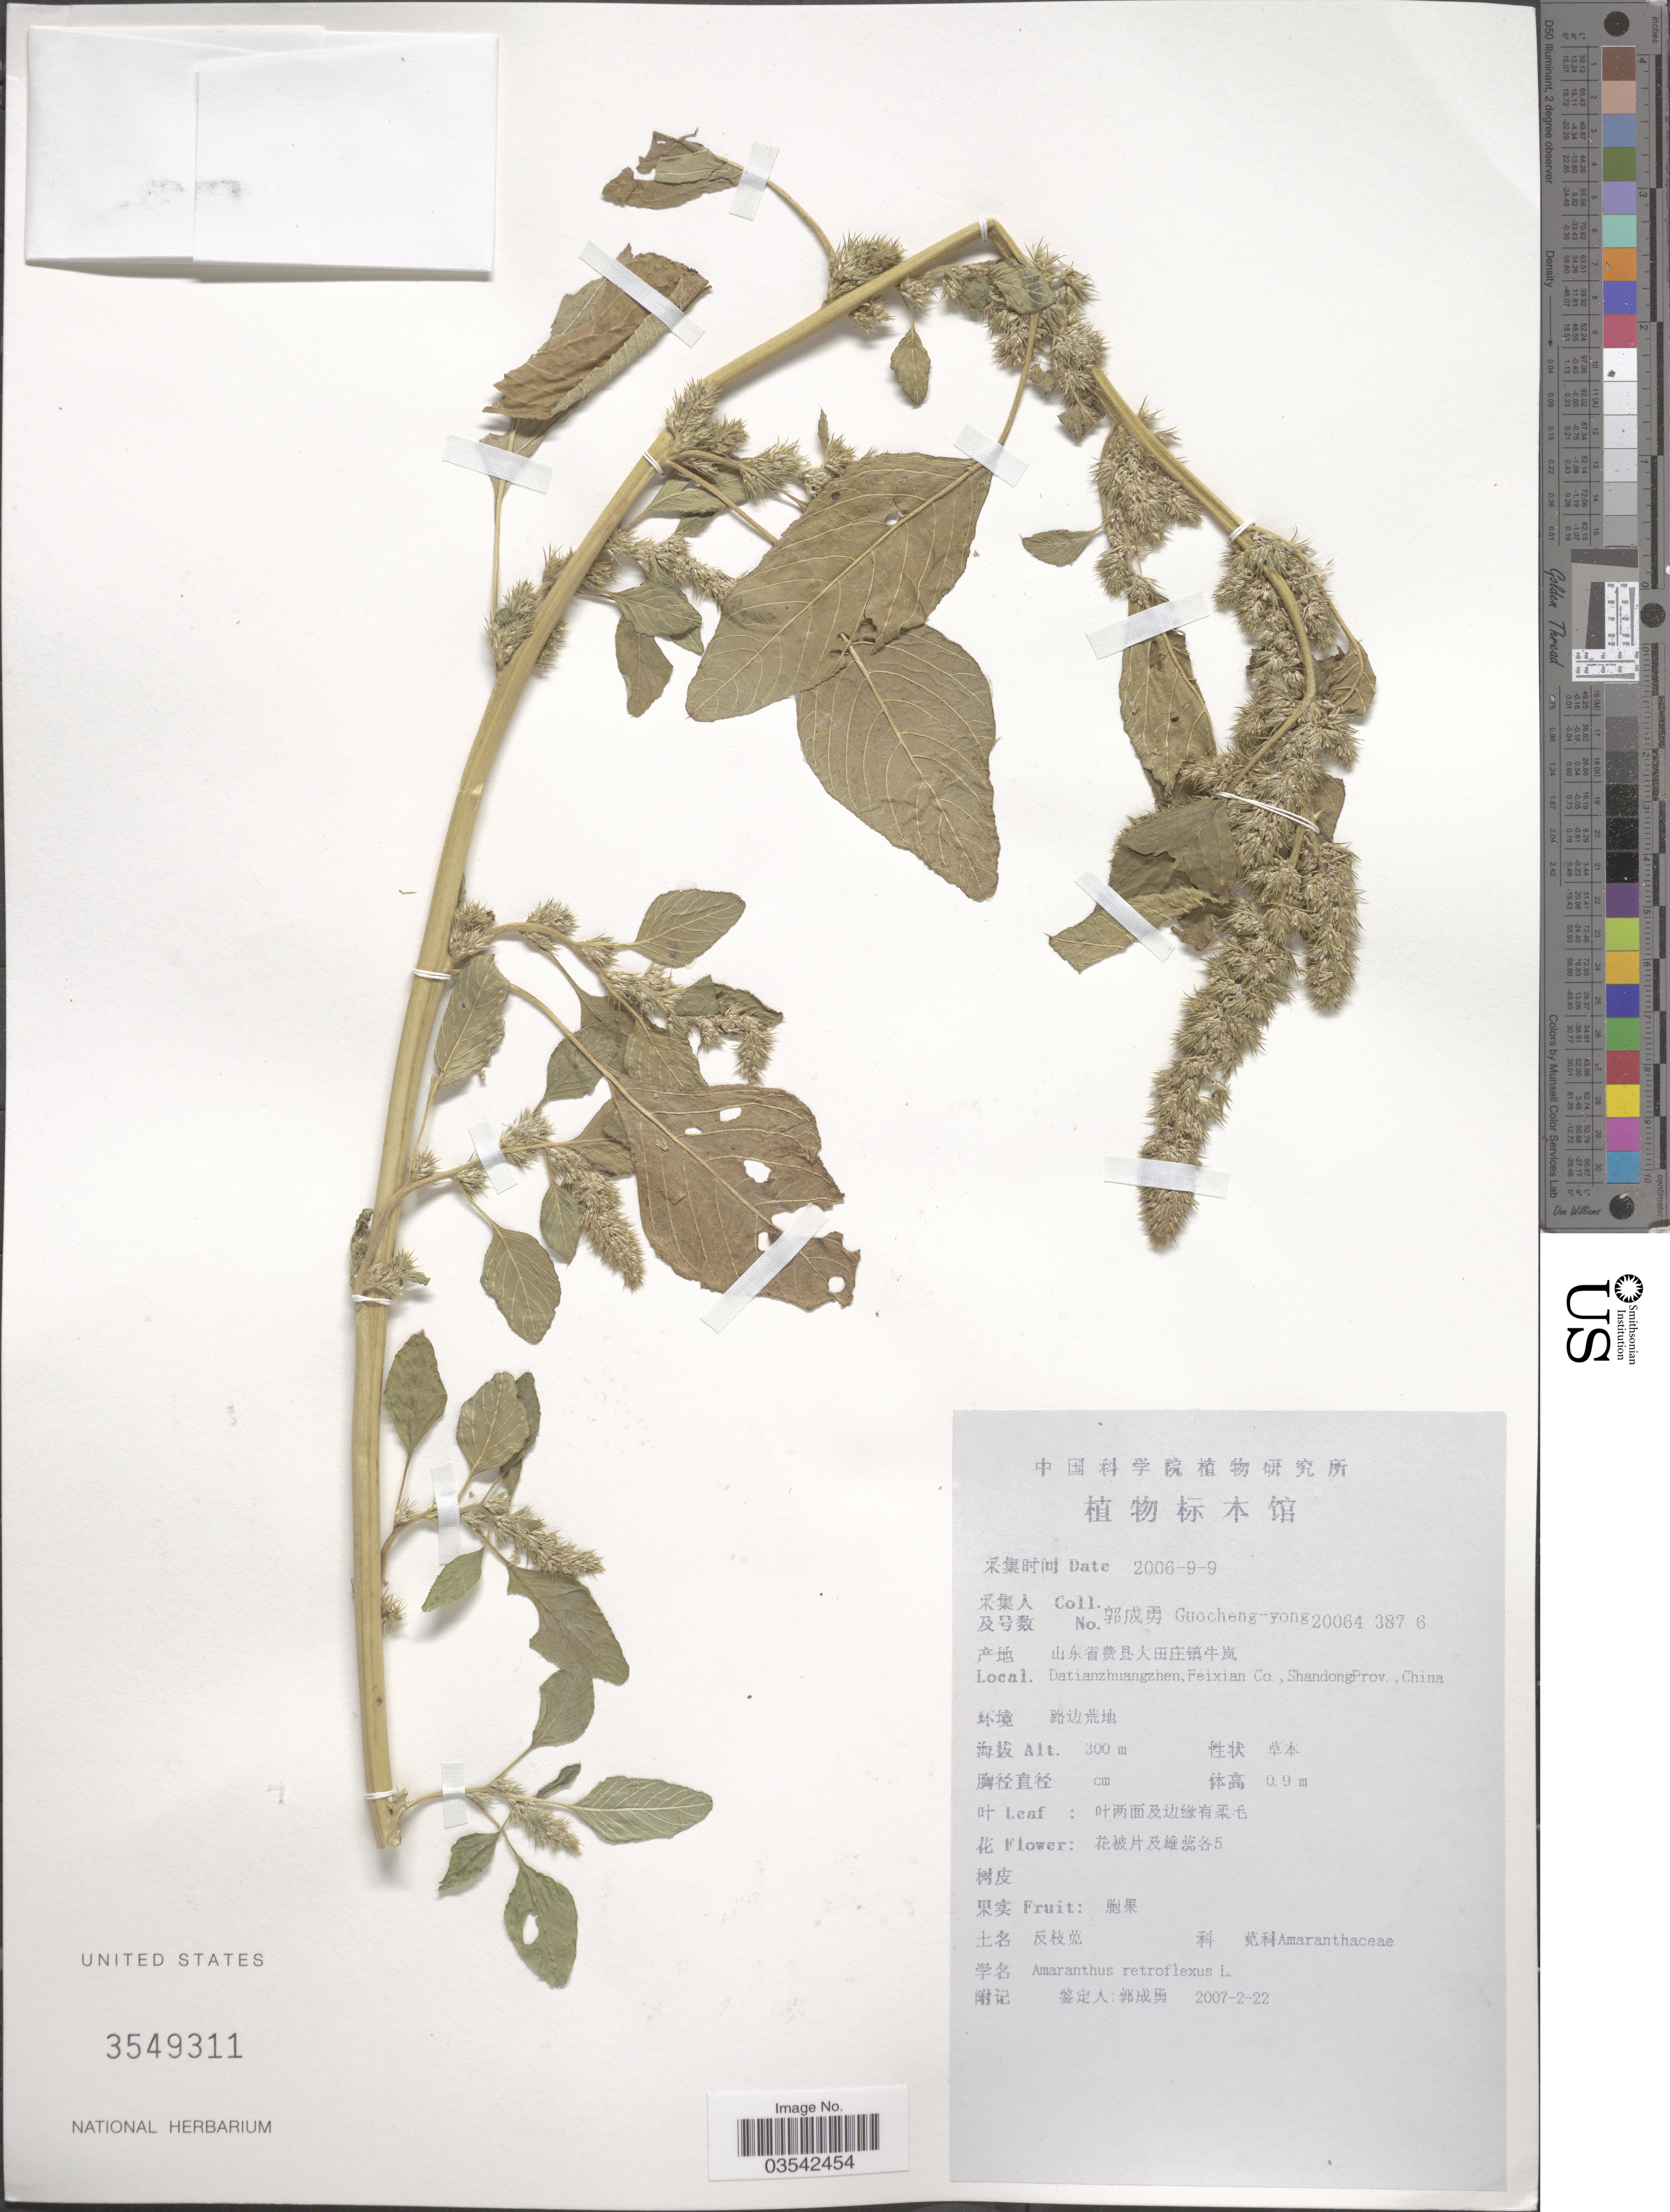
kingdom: Plantae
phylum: Tracheophyta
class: Magnoliopsida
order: Caryophyllales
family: Amaranthaceae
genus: Amaranthus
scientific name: Amaranthus retroflexus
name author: L.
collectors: Guo cheng-yong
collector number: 200643876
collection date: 2007-02-22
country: China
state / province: Shandong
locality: Datianzhuangzhen, Feixian Co.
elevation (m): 300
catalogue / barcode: US 3549311